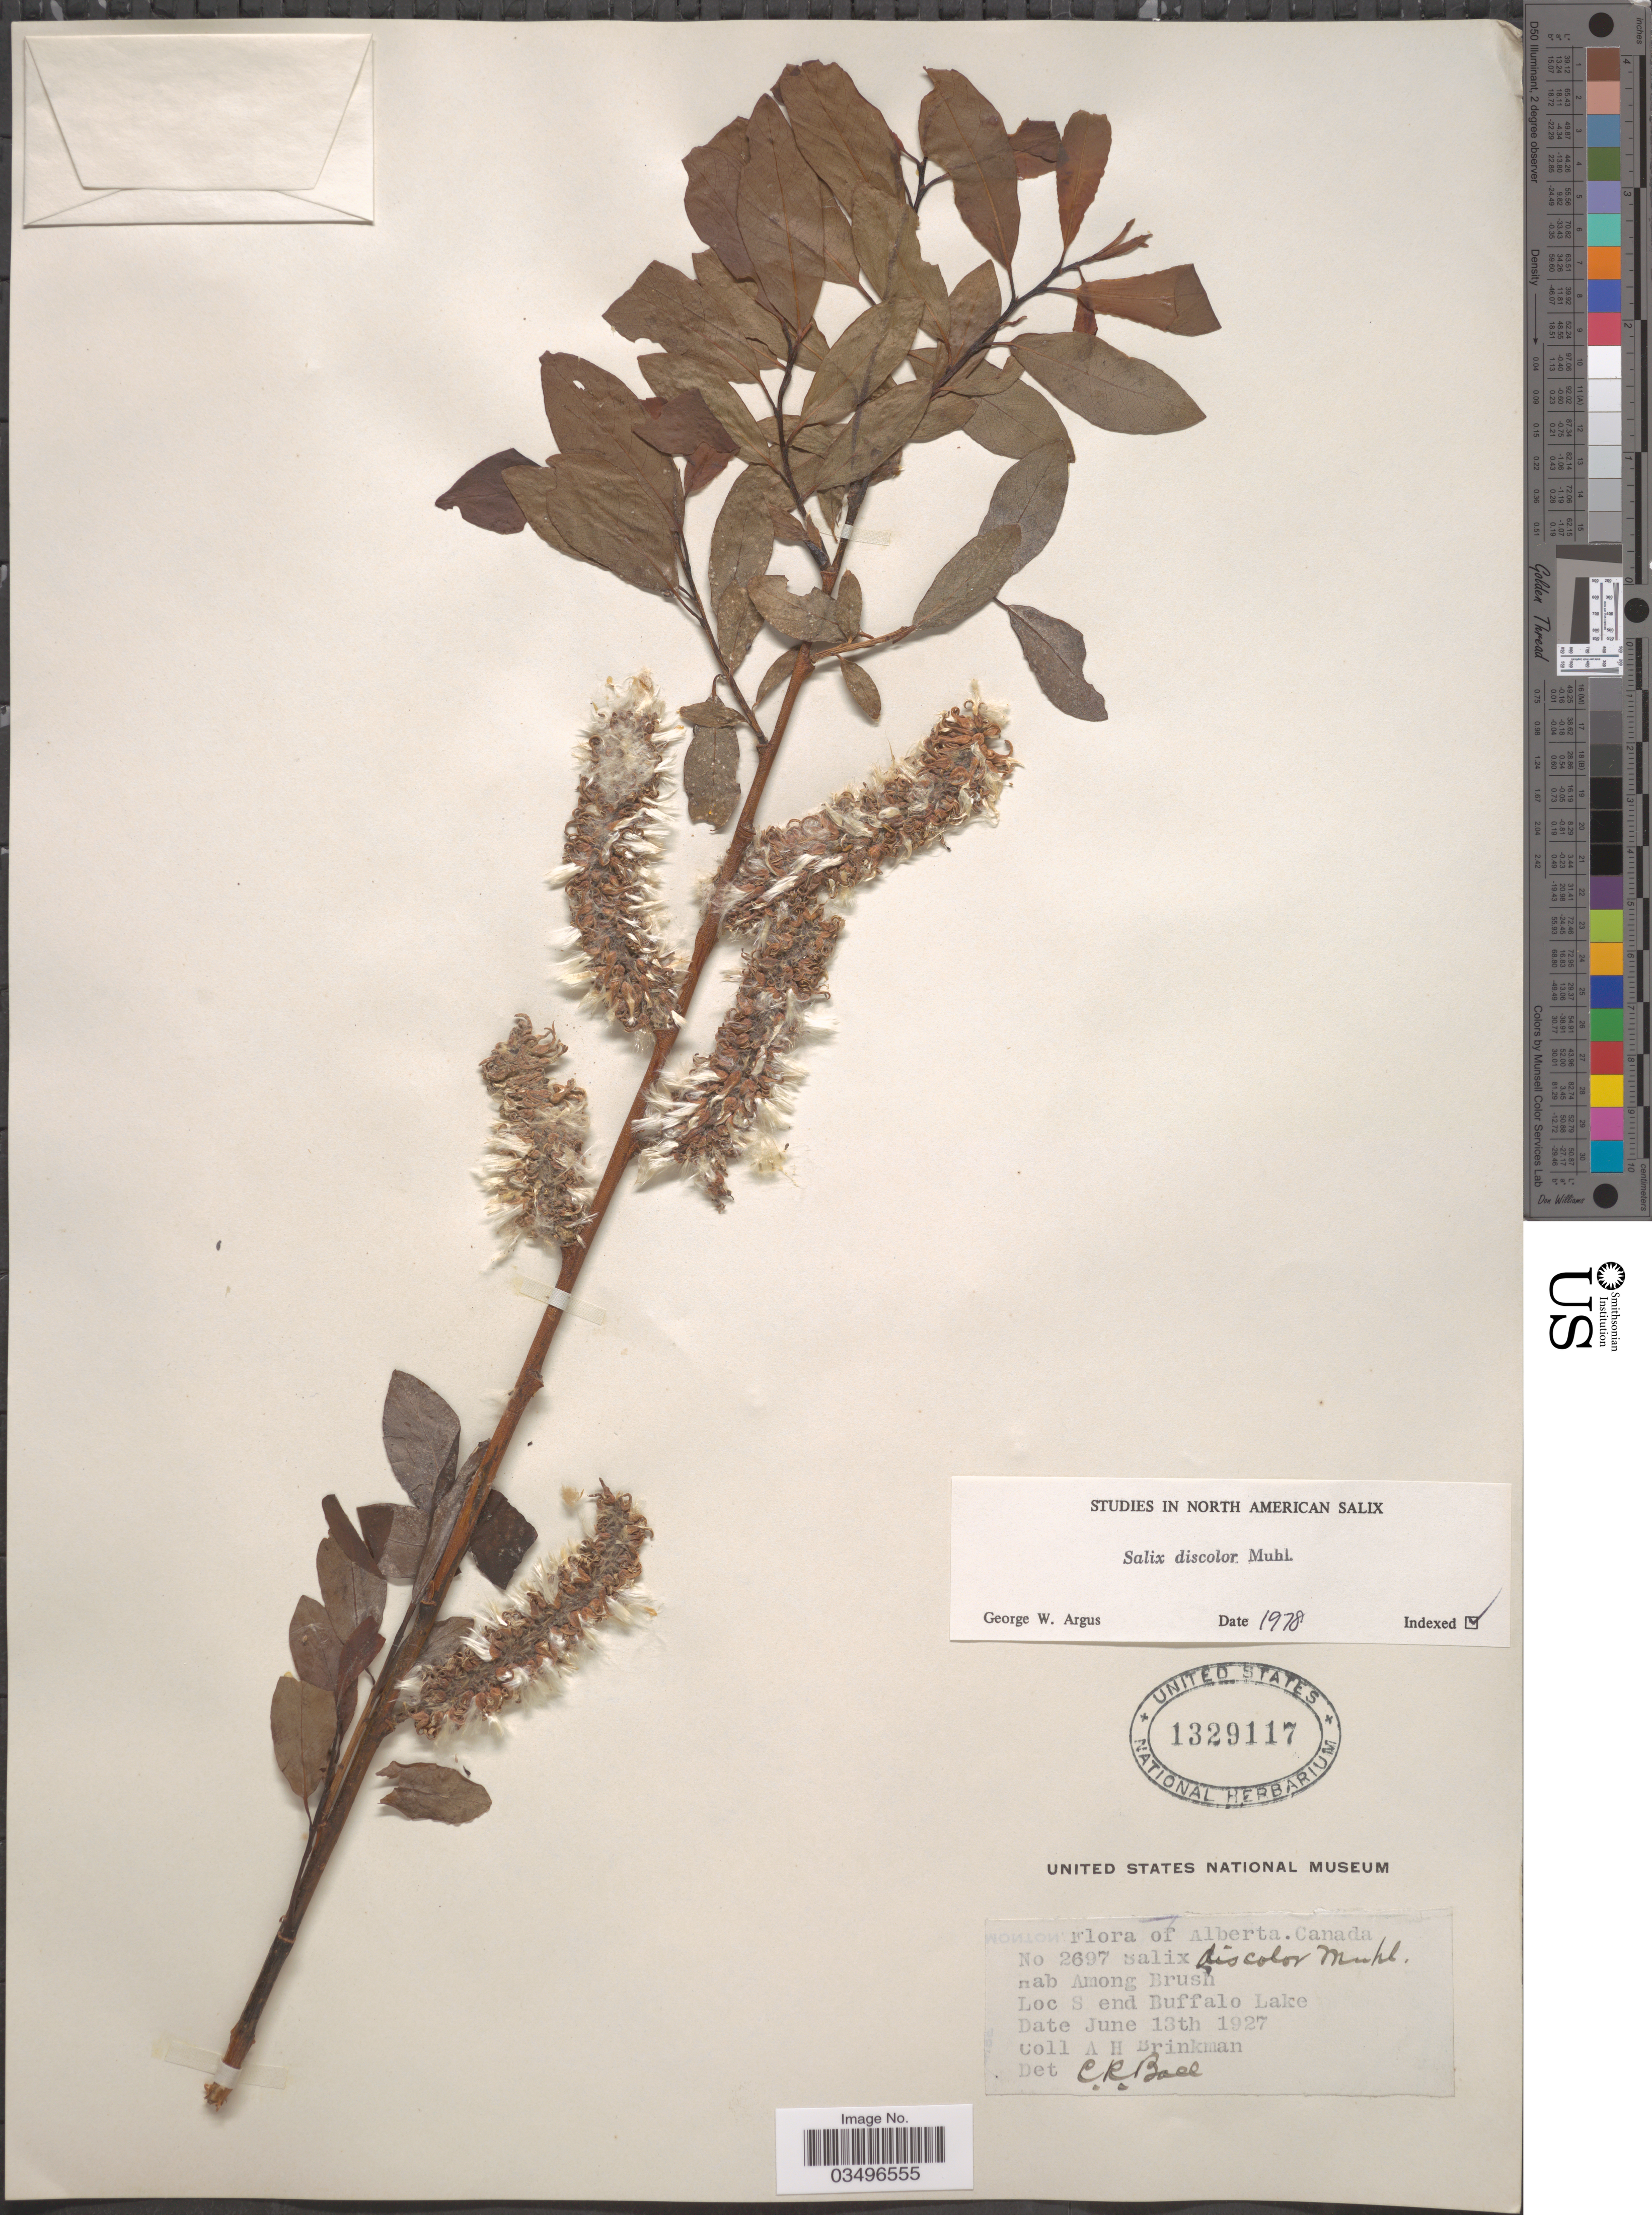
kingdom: Plantae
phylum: Tracheophyta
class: Magnoliopsida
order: Malpighiales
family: Salicaceae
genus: Salix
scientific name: Salix discolor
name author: Muhl.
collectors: A. Brinkman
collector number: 2697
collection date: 1927-06-13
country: Canada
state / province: Alberta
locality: S end Buffalo Lake.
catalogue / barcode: US 1329117